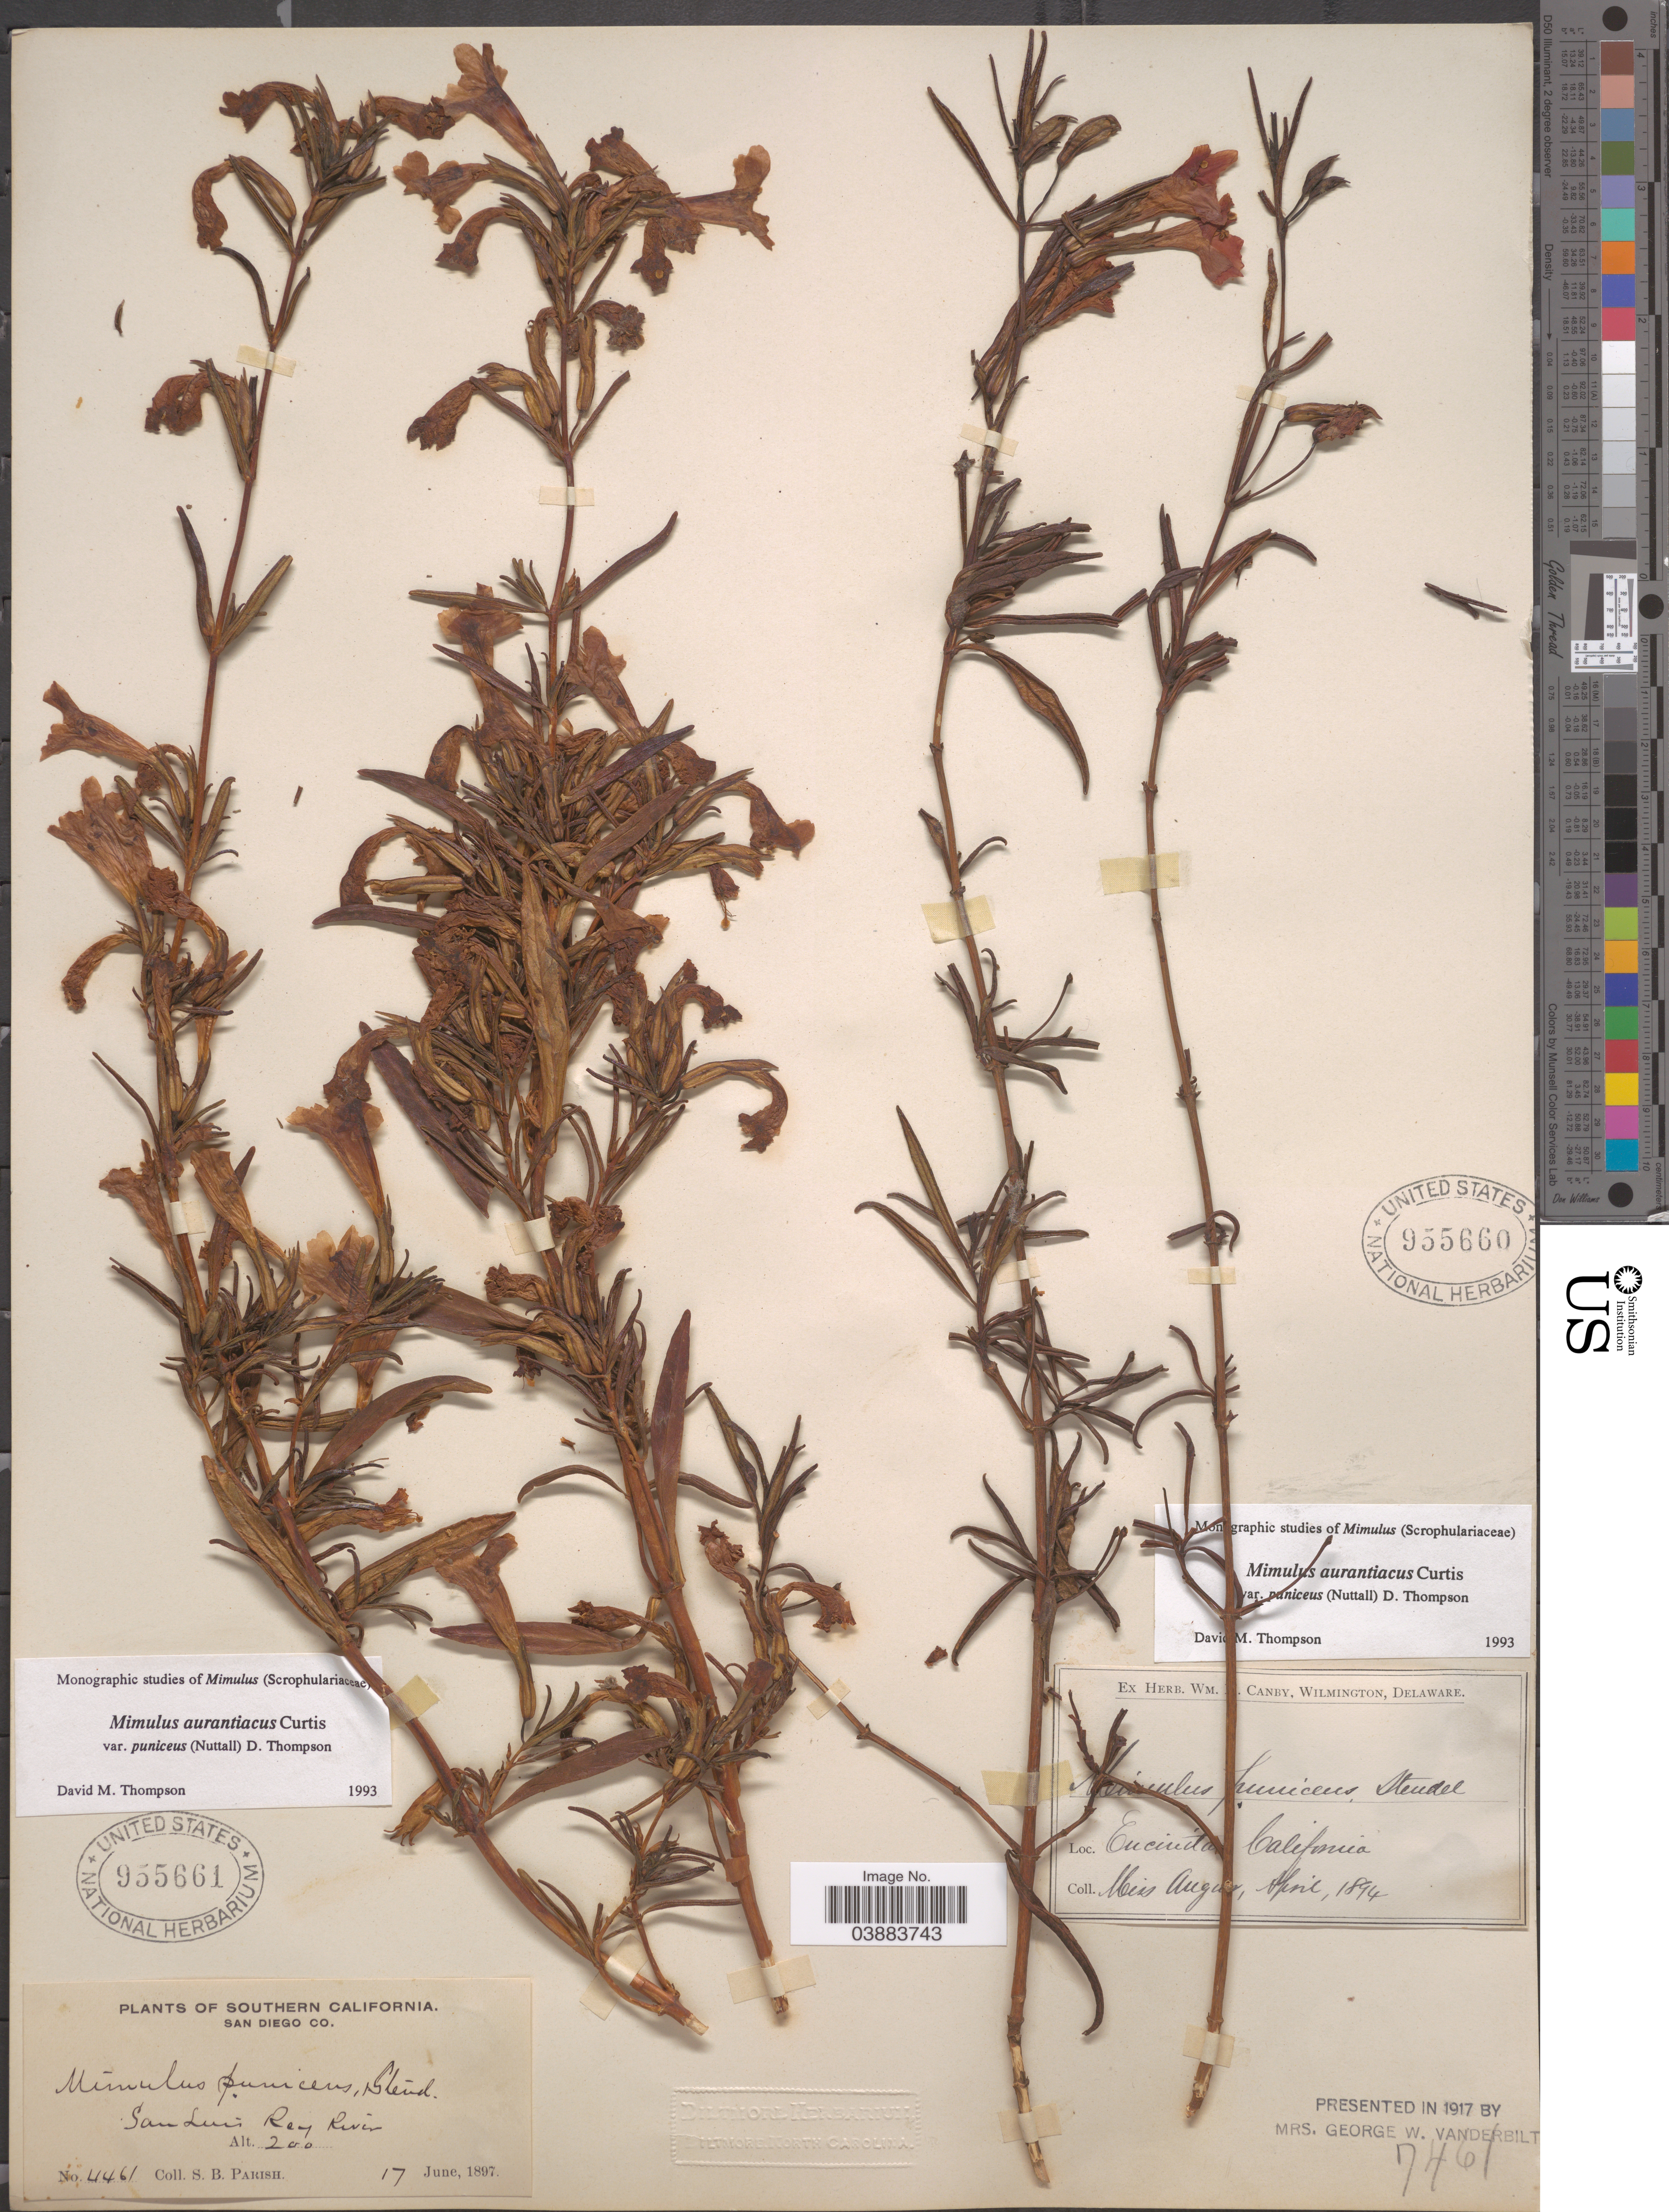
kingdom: Plantae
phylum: Tracheophyta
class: Magnoliopsida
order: Lamiales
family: Phrymaceae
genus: Diplacus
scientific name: Diplacus aurantiacus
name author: (Curtis) Jeps.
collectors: S. B. Parish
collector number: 4461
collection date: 1897-06-17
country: United States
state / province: California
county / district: San Diego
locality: Southern California. San Diego Co. San Luis Rey River.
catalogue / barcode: US 955661-2